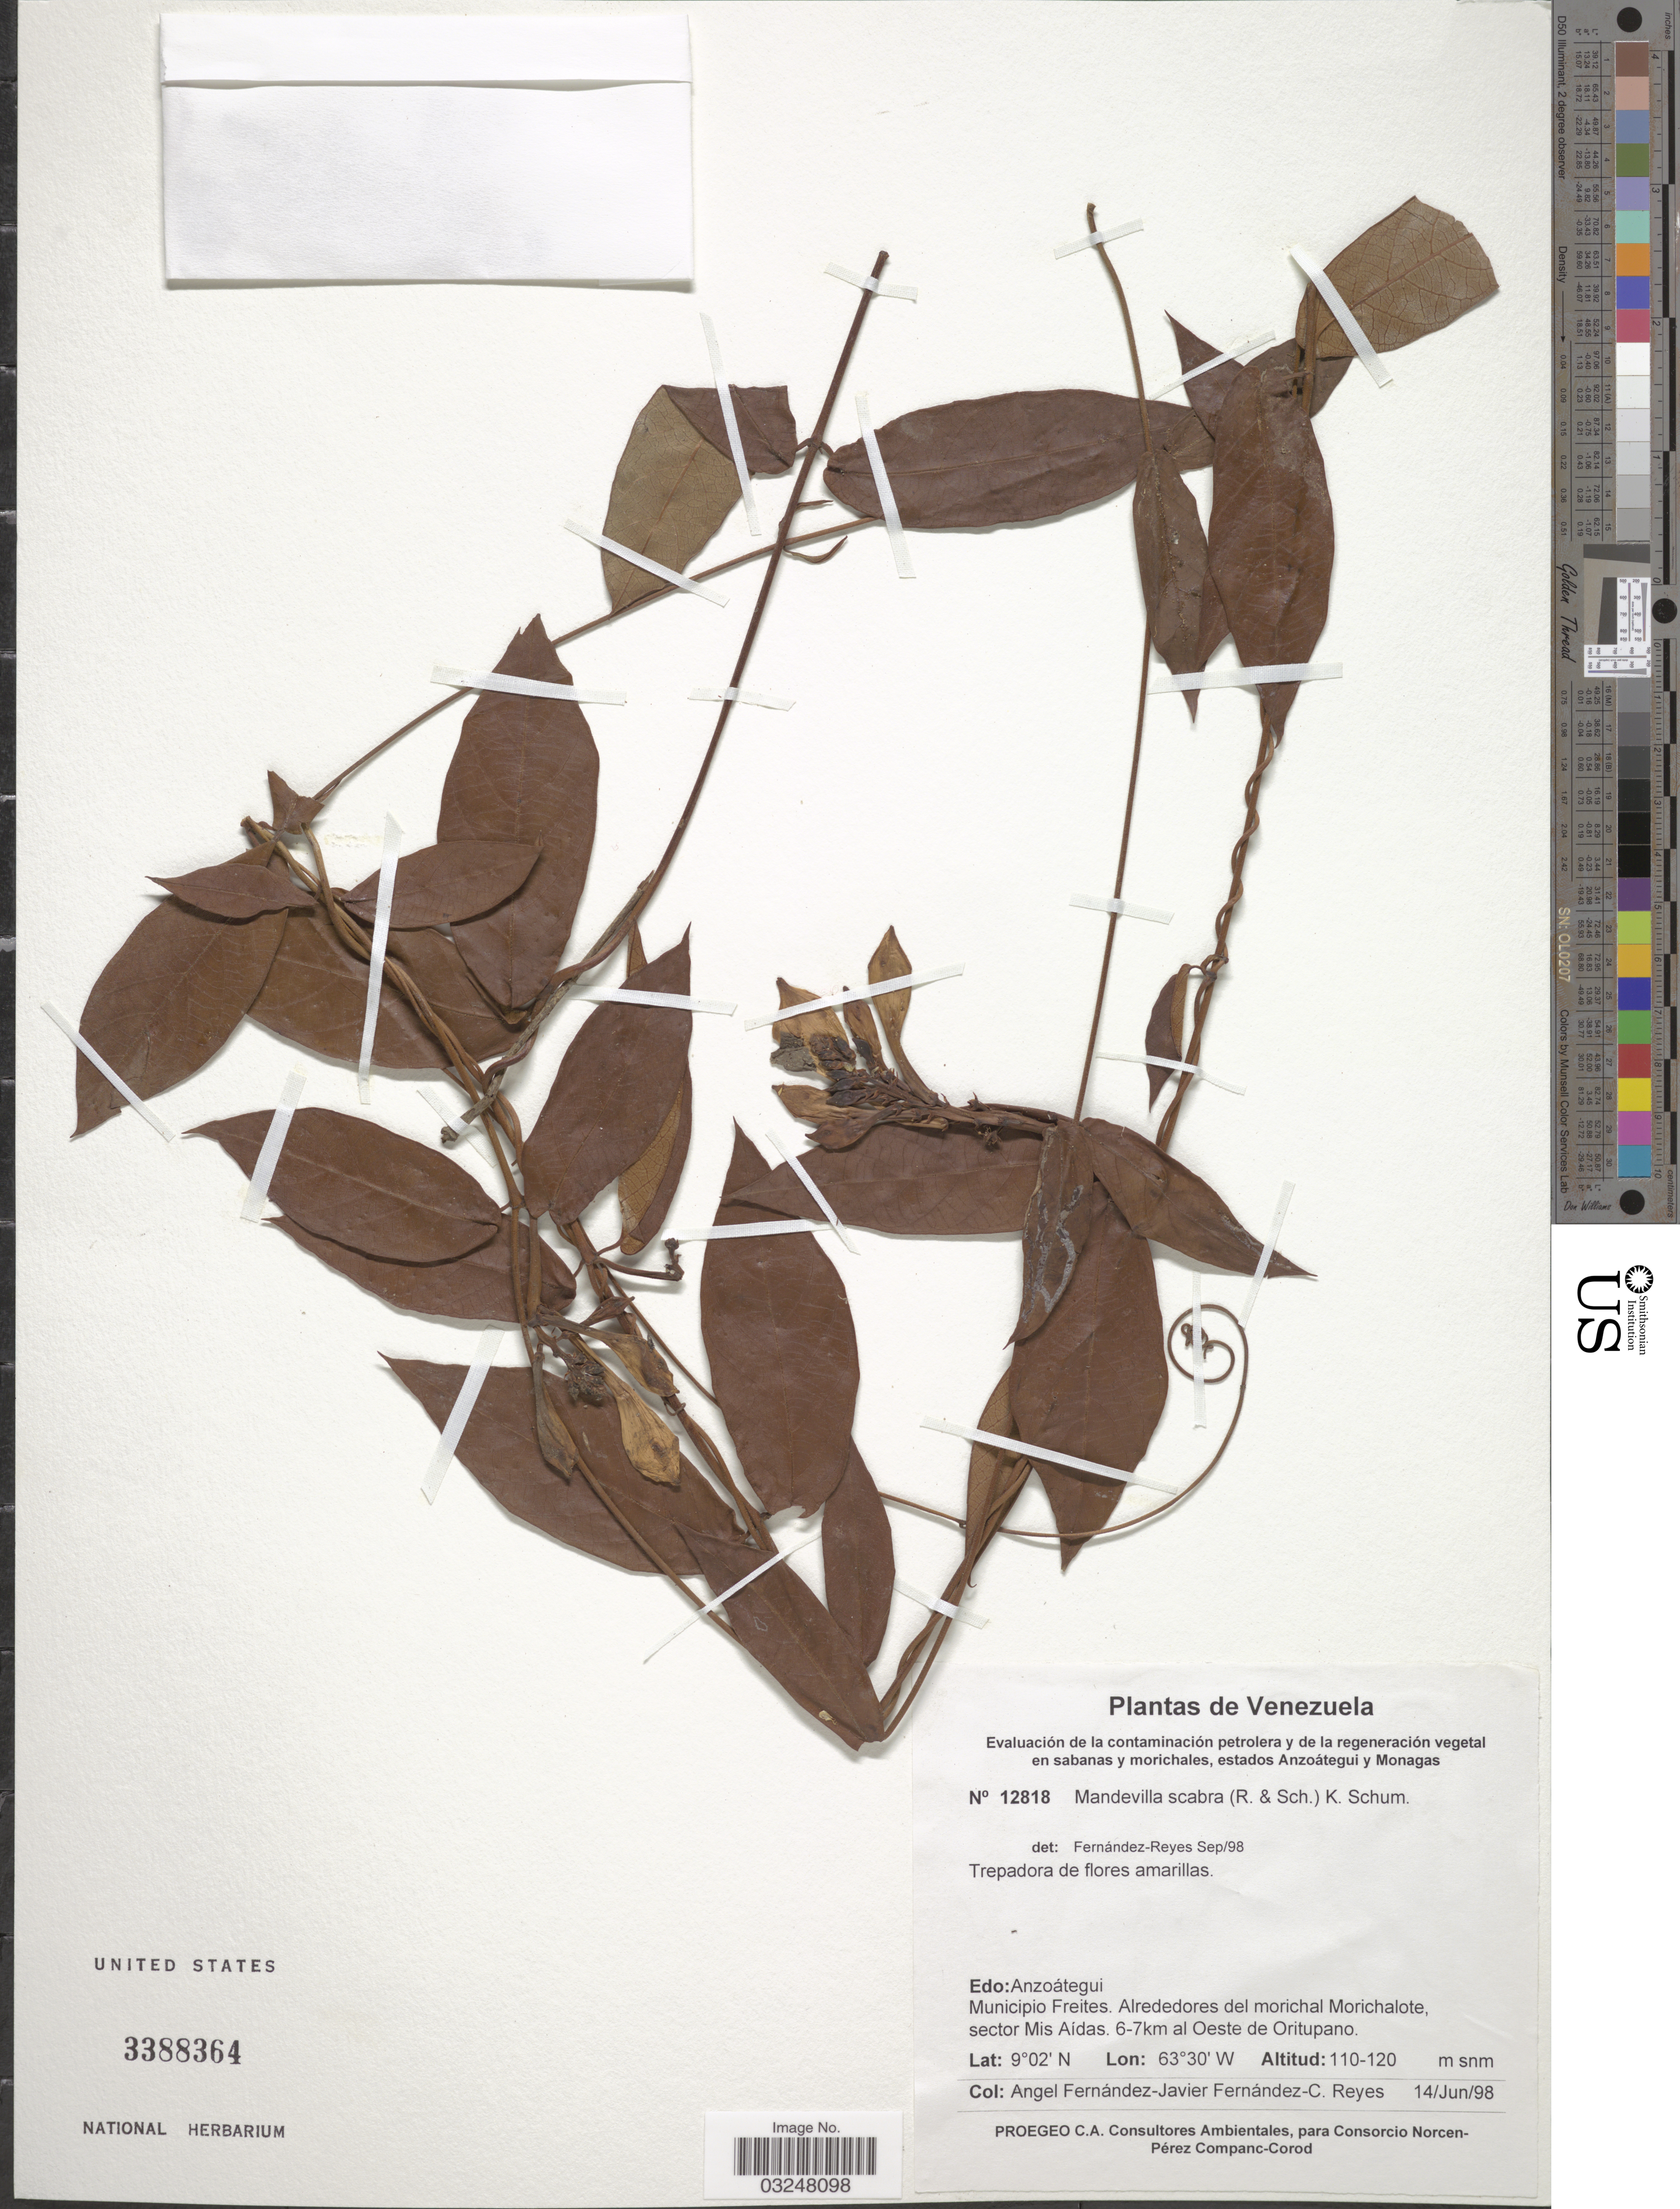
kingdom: Plantae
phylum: Tracheophyta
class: Magnoliopsida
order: Gentianales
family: Apocynaceae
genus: Mandevilla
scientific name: Mandevilla scabra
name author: (Hoffmanns. ex Roem. & Schult.) K. Schum.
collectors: Á. Fernández, J. Fernández & C. Reyes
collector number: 12818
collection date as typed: Transcribed d/m/y: 14/6/98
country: Venezuela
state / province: Anzoategui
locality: Municipio Freites. Alrededores del morichal Morichalote, sector Mis Aídas. 6-7 km al Oeste de Oritupano.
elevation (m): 110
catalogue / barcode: US 3388364